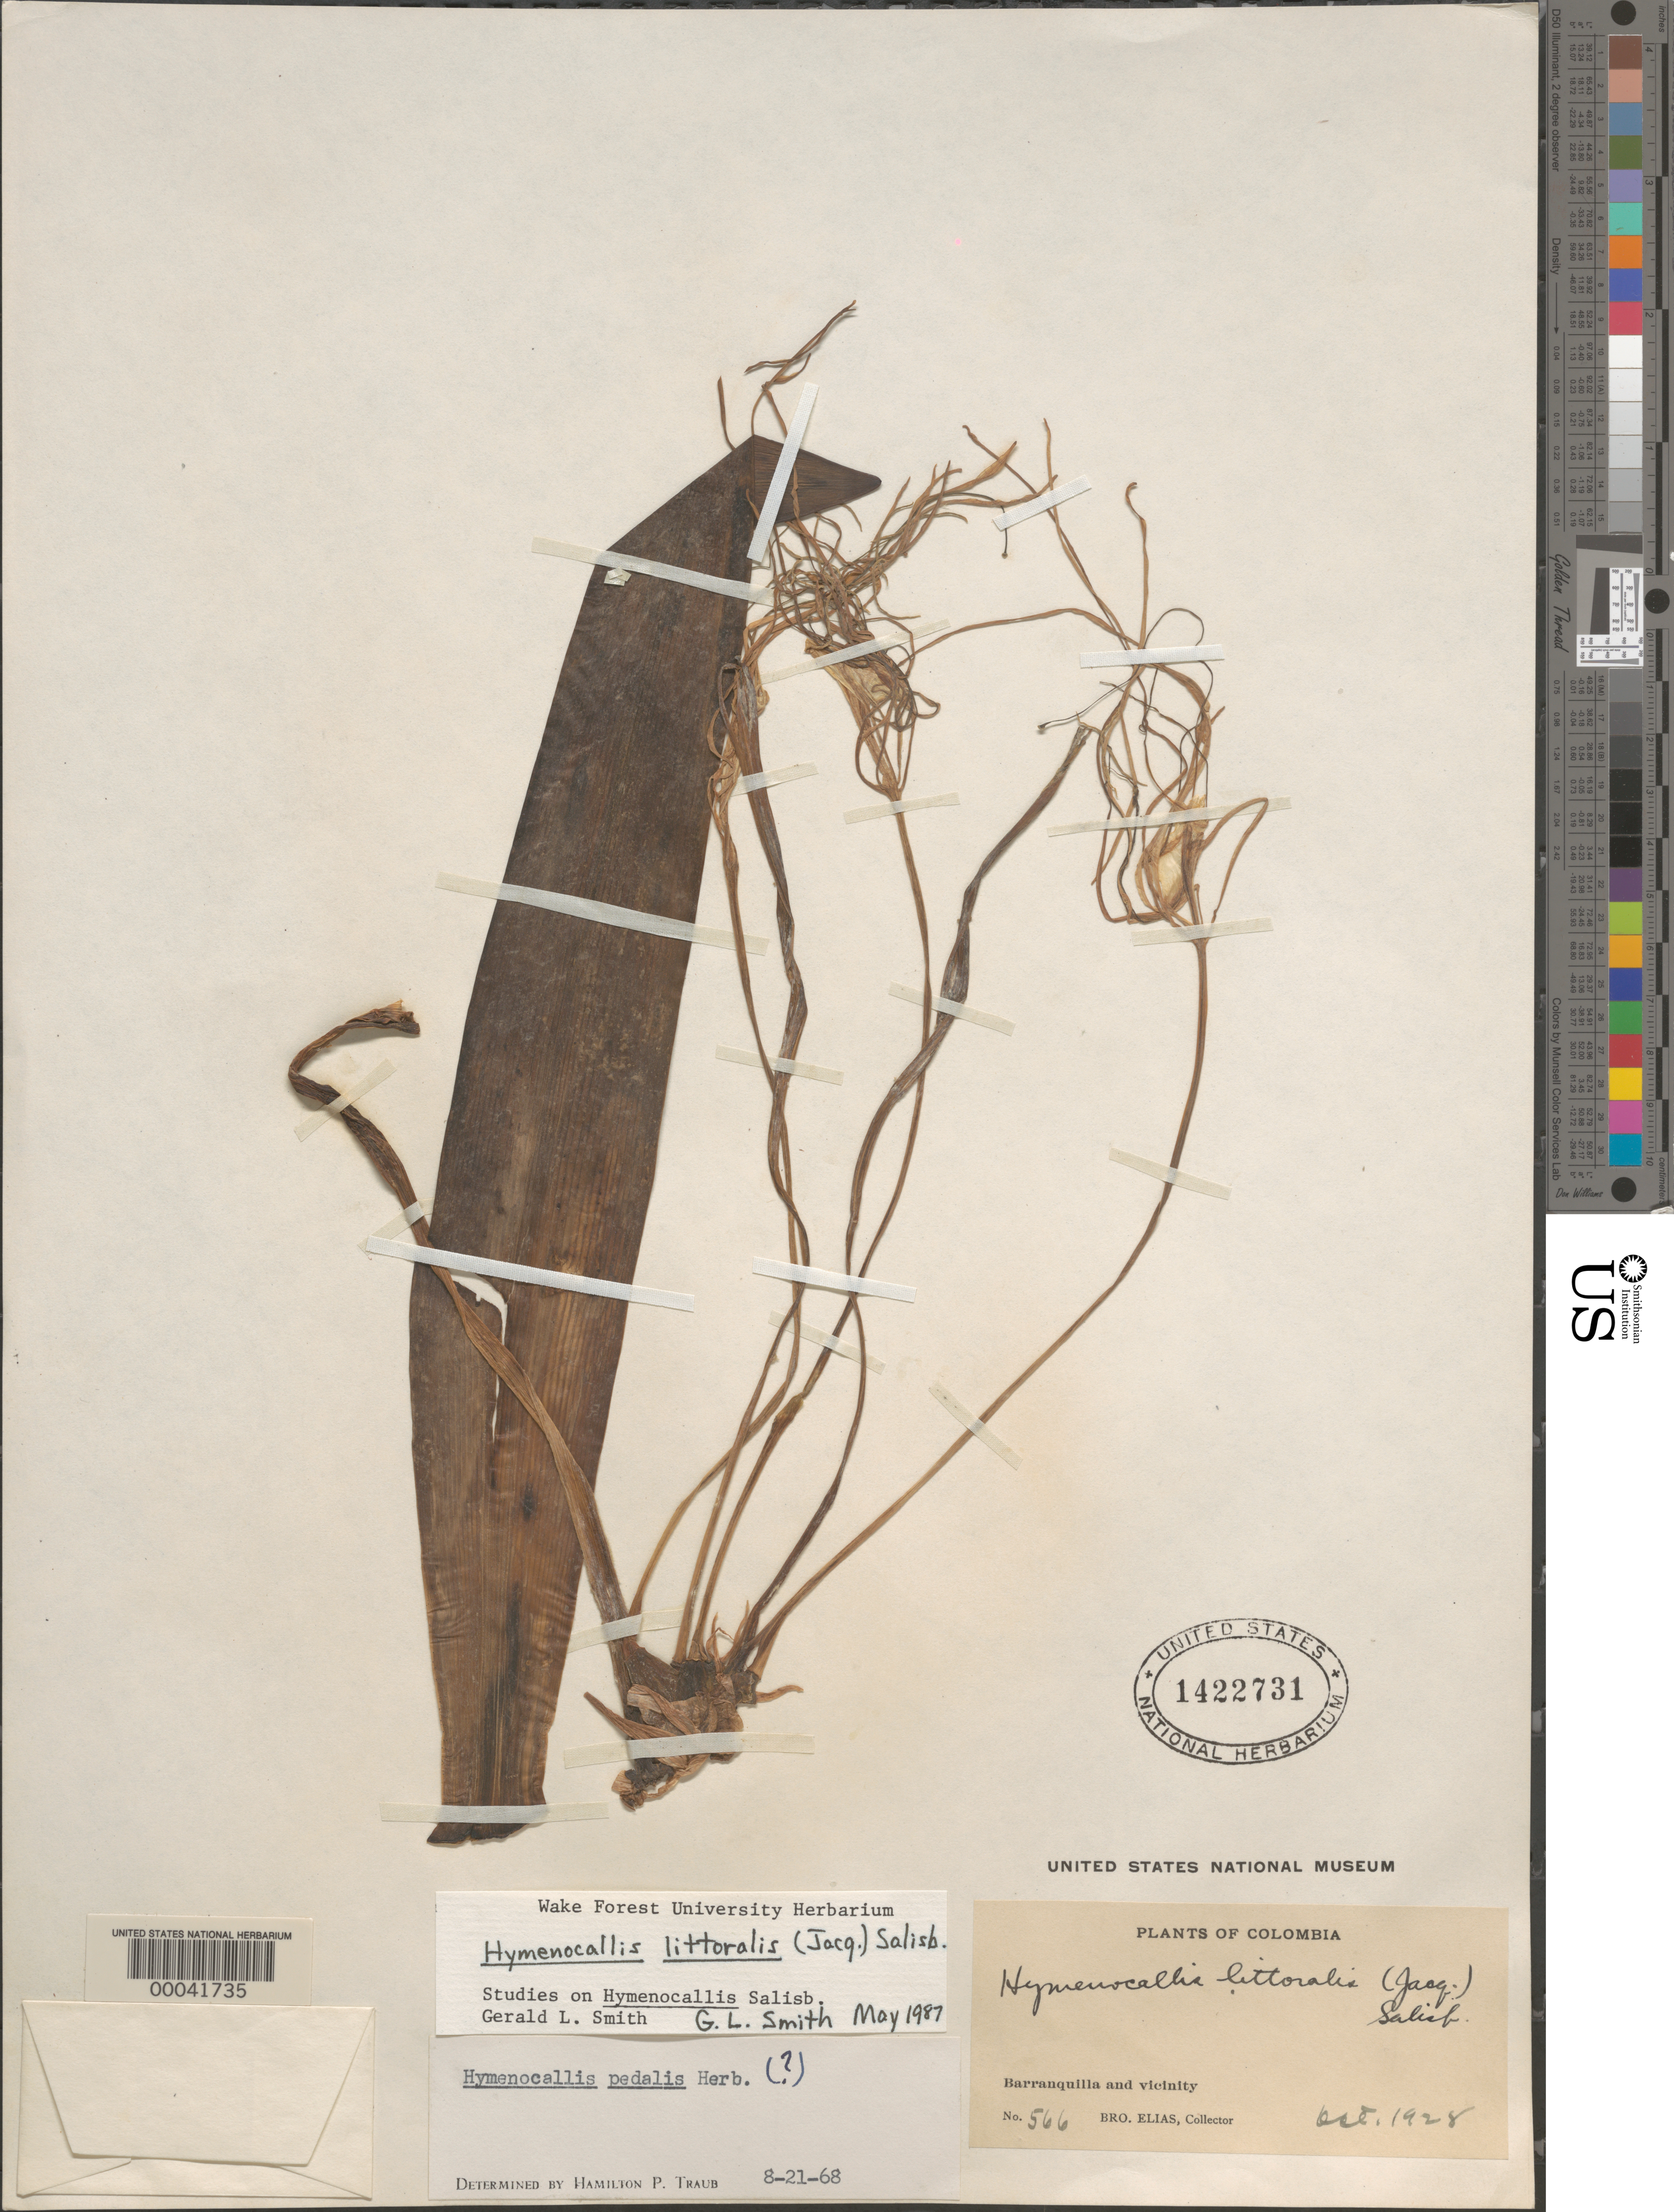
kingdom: Plantae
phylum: Tracheophyta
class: Liliopsida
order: Asparagales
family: Amaryllidaceae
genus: Hymenocallis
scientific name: Hymenocallis littoralis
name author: (Jacq.) Salisb.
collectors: Bro. Elias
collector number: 566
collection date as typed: Oct 1928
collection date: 1928-10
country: Colombia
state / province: Atlántico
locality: Vicinity of Barranquilla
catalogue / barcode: US 1422731